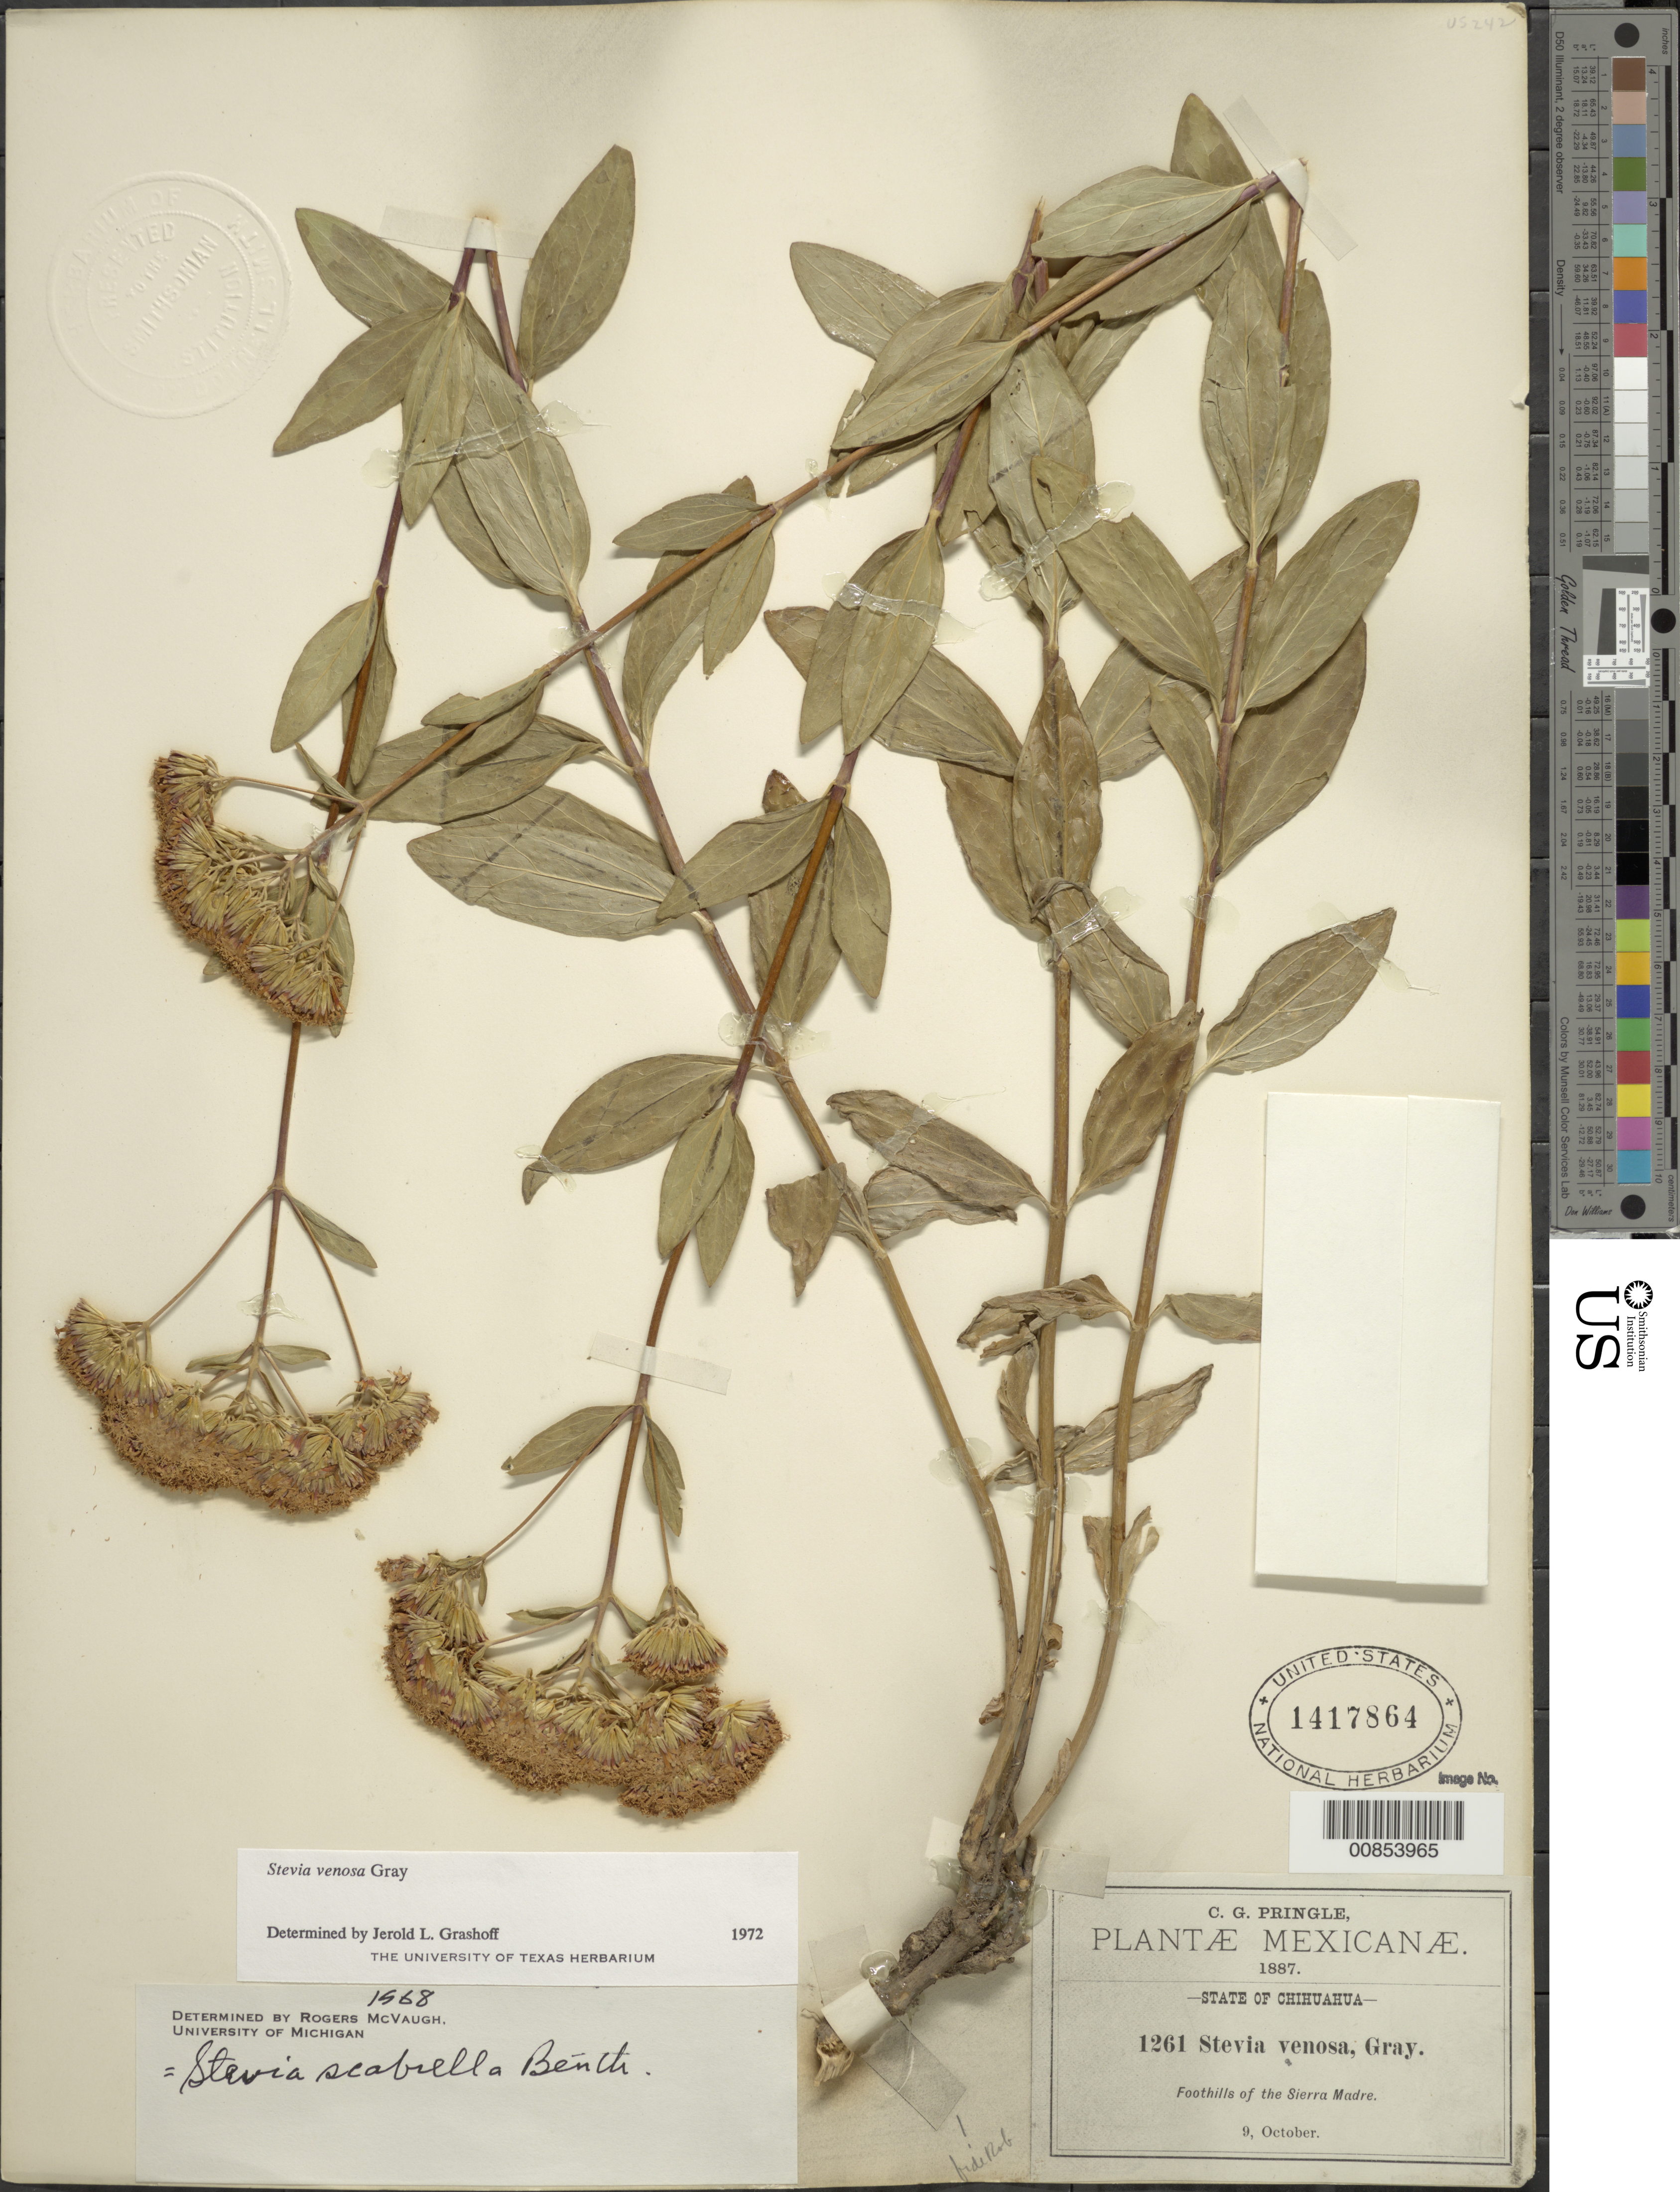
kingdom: Plantae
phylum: Tracheophyta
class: Magnoliopsida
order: Asterales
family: Asteraceae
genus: Stevia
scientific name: Stevia venosa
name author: A. Gray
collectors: C. G. Pringle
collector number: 1261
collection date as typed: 09 Oct 1887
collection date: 1887-10-09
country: Mexico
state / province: Chihuahua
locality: Foothills of the Sierra Madre.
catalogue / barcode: US 1417864